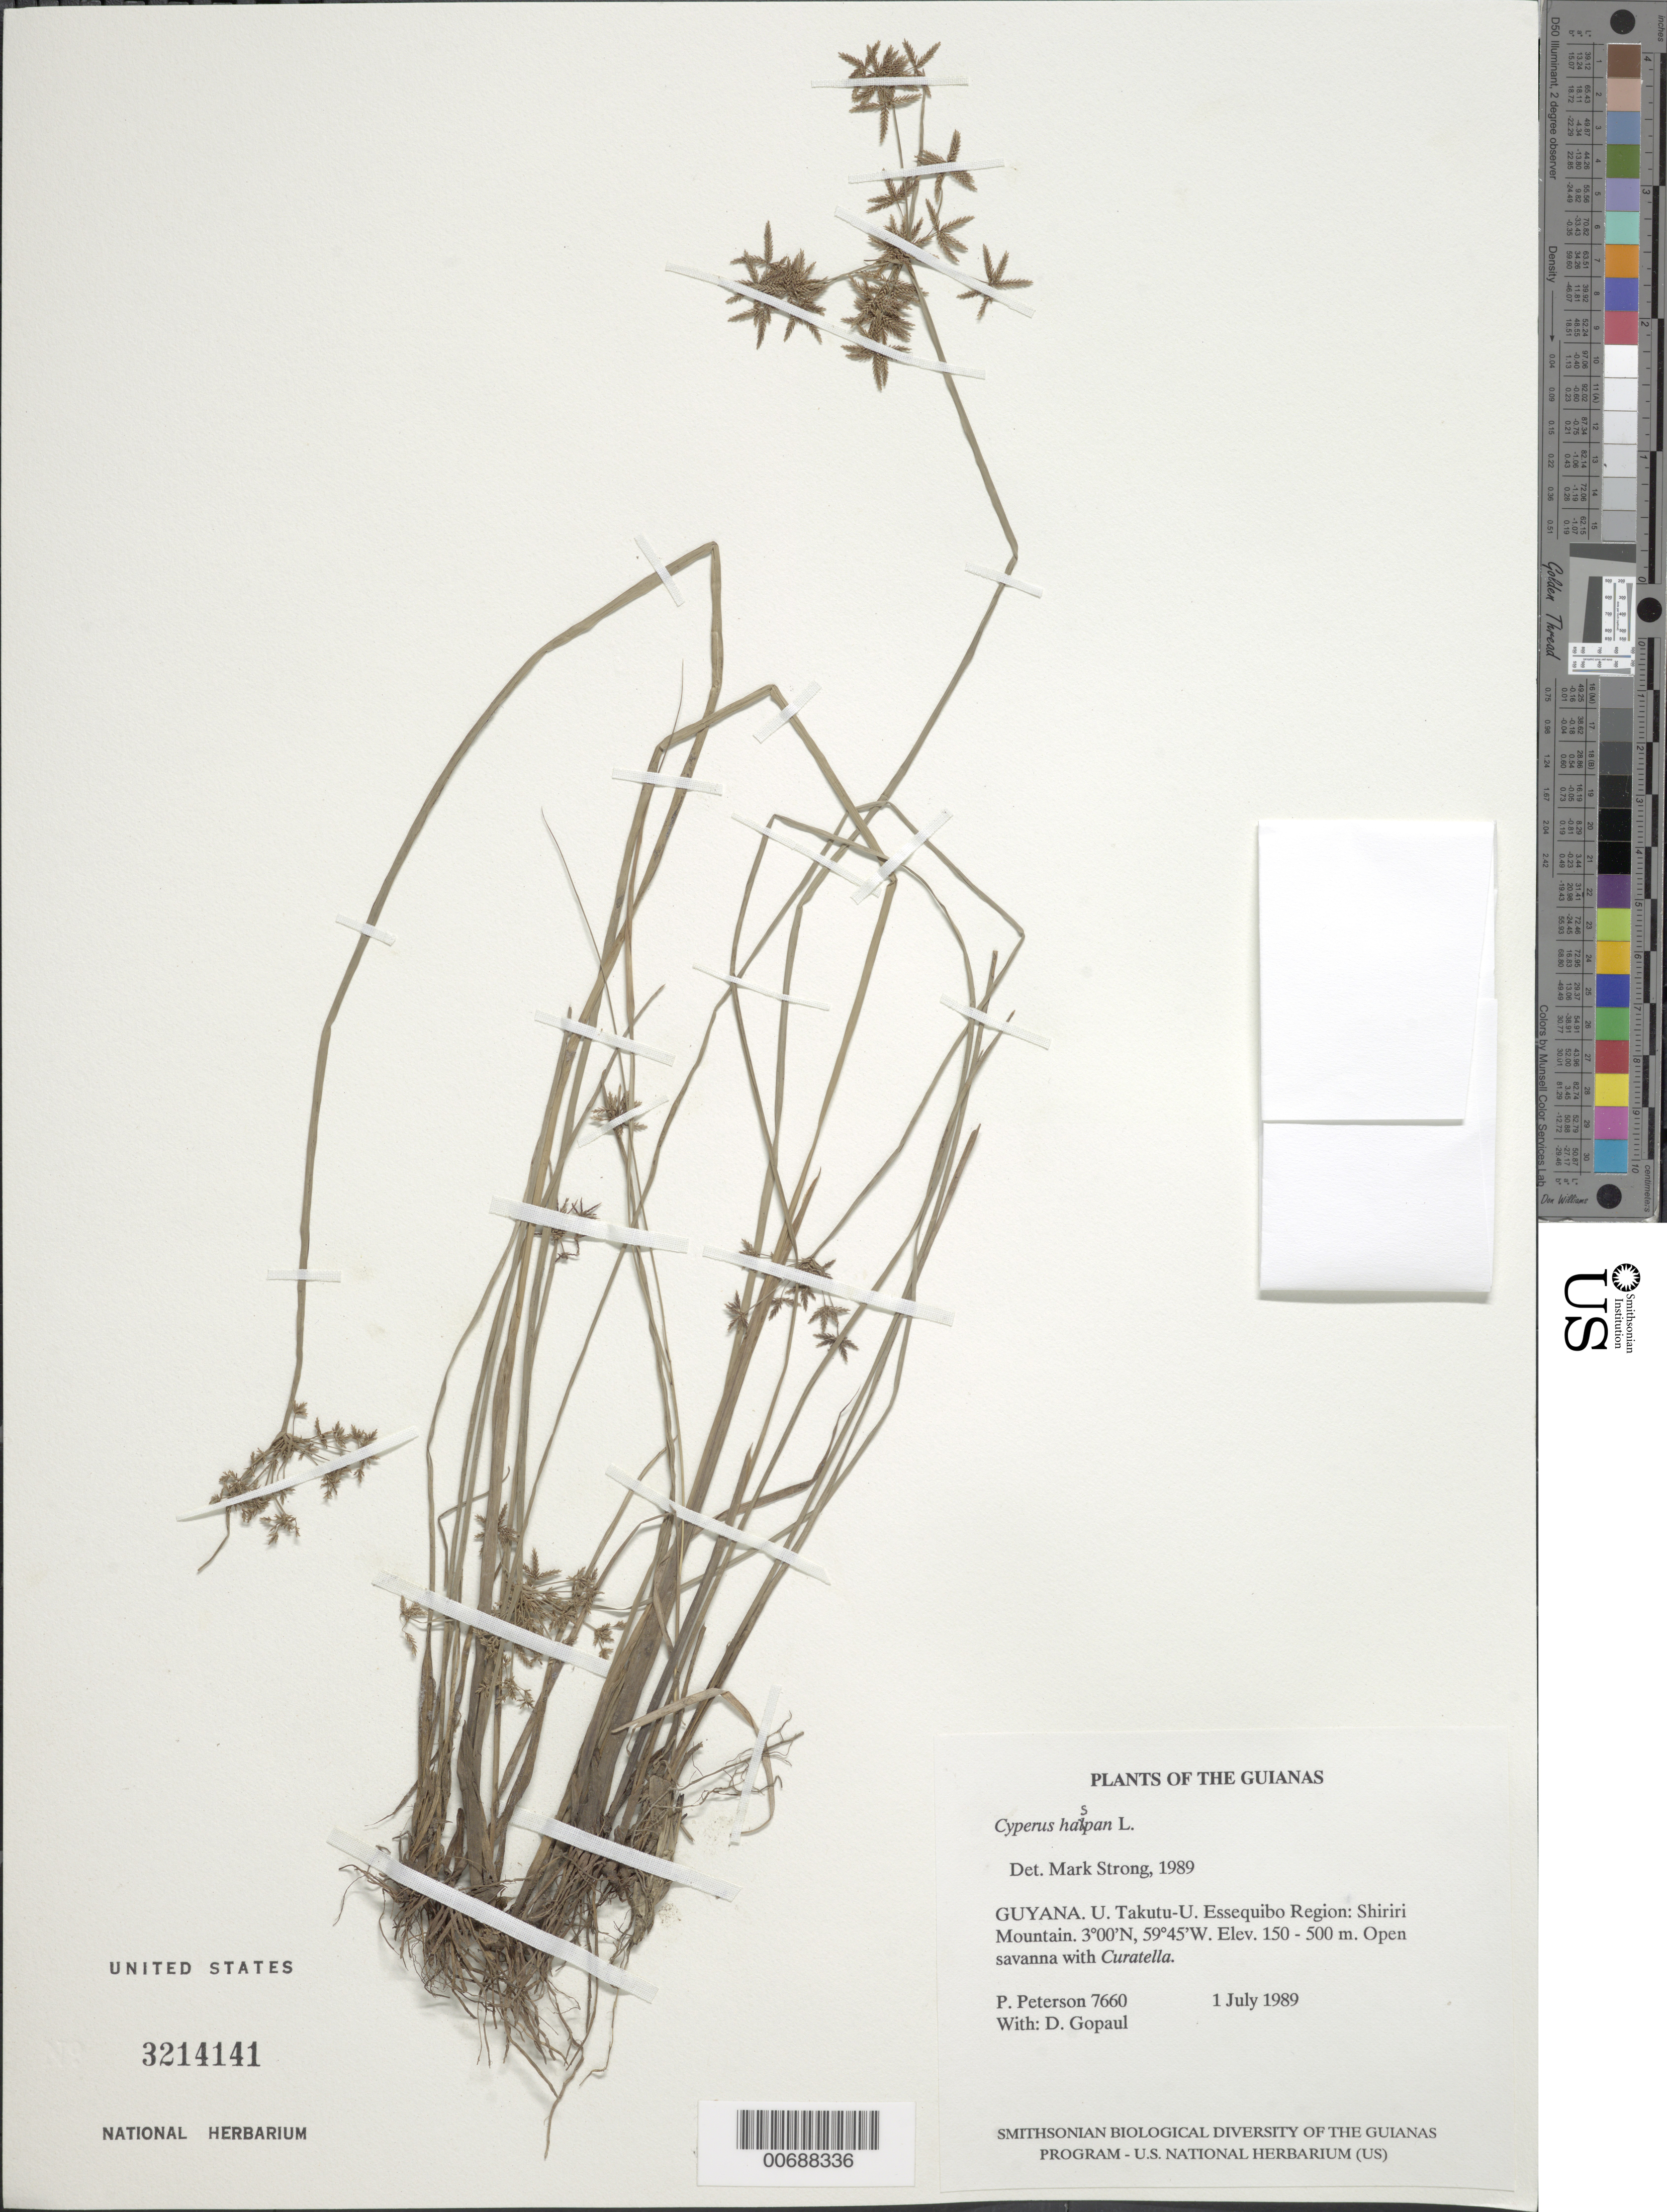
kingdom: Plantae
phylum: Tracheophyta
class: Liliopsida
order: Poales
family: Cyperaceae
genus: Cyperus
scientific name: Cyperus haspan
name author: L.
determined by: Strong, M. T., (US), Smithsonian Institution - National Museum of Natural History (UNITED STATES)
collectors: P. M. Peterson & D. Gopaul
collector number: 7660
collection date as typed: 1 July 1989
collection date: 1989-07-01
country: Guyana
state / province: U. Takutu-U. Essequibo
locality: Shiriri Mountain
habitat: Open savanna with Curatella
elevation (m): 150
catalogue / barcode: US 3214141